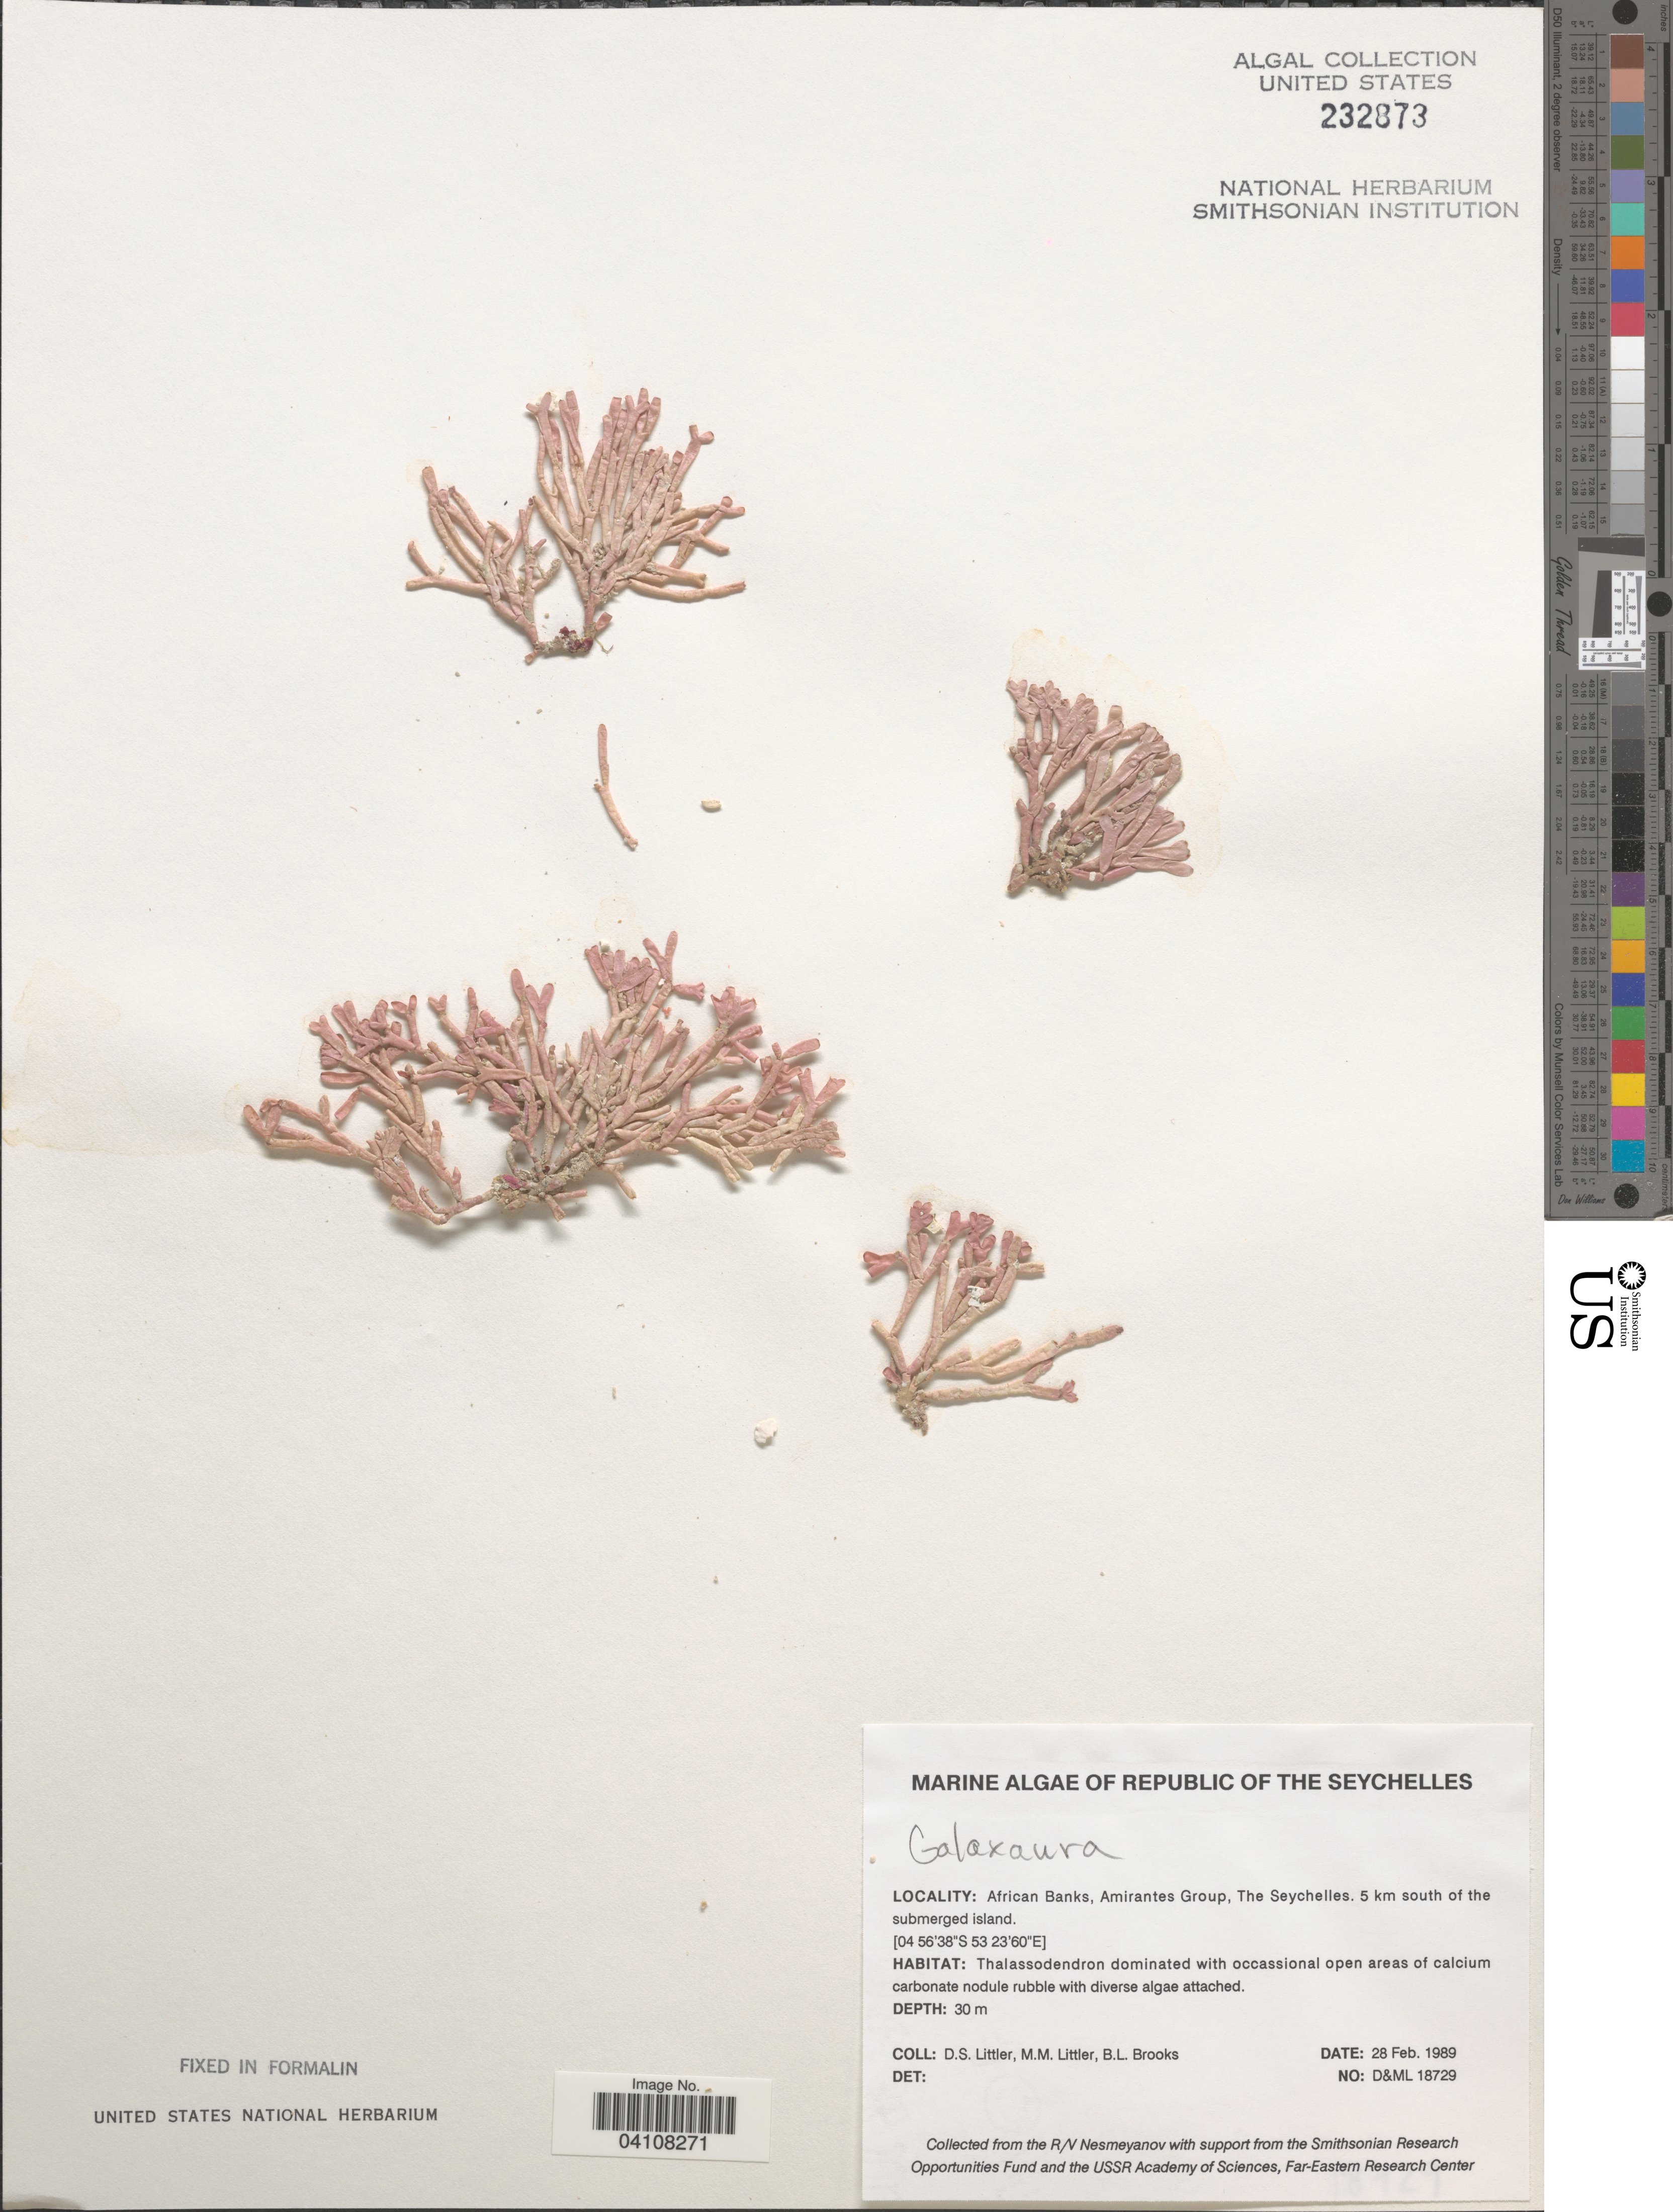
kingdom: Plantae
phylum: Rhodophyta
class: Florideophyceae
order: Nemaliales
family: Galaxauraceae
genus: Galaxaura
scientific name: Galaxaura sp.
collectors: D. S. Littler & B. Brooks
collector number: D&ML18729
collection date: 1989-02-28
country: Seychelles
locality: Republic of The Seychelles. African Banks, Amirantes Group. 5 km south of the submerged island.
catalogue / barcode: US 232873